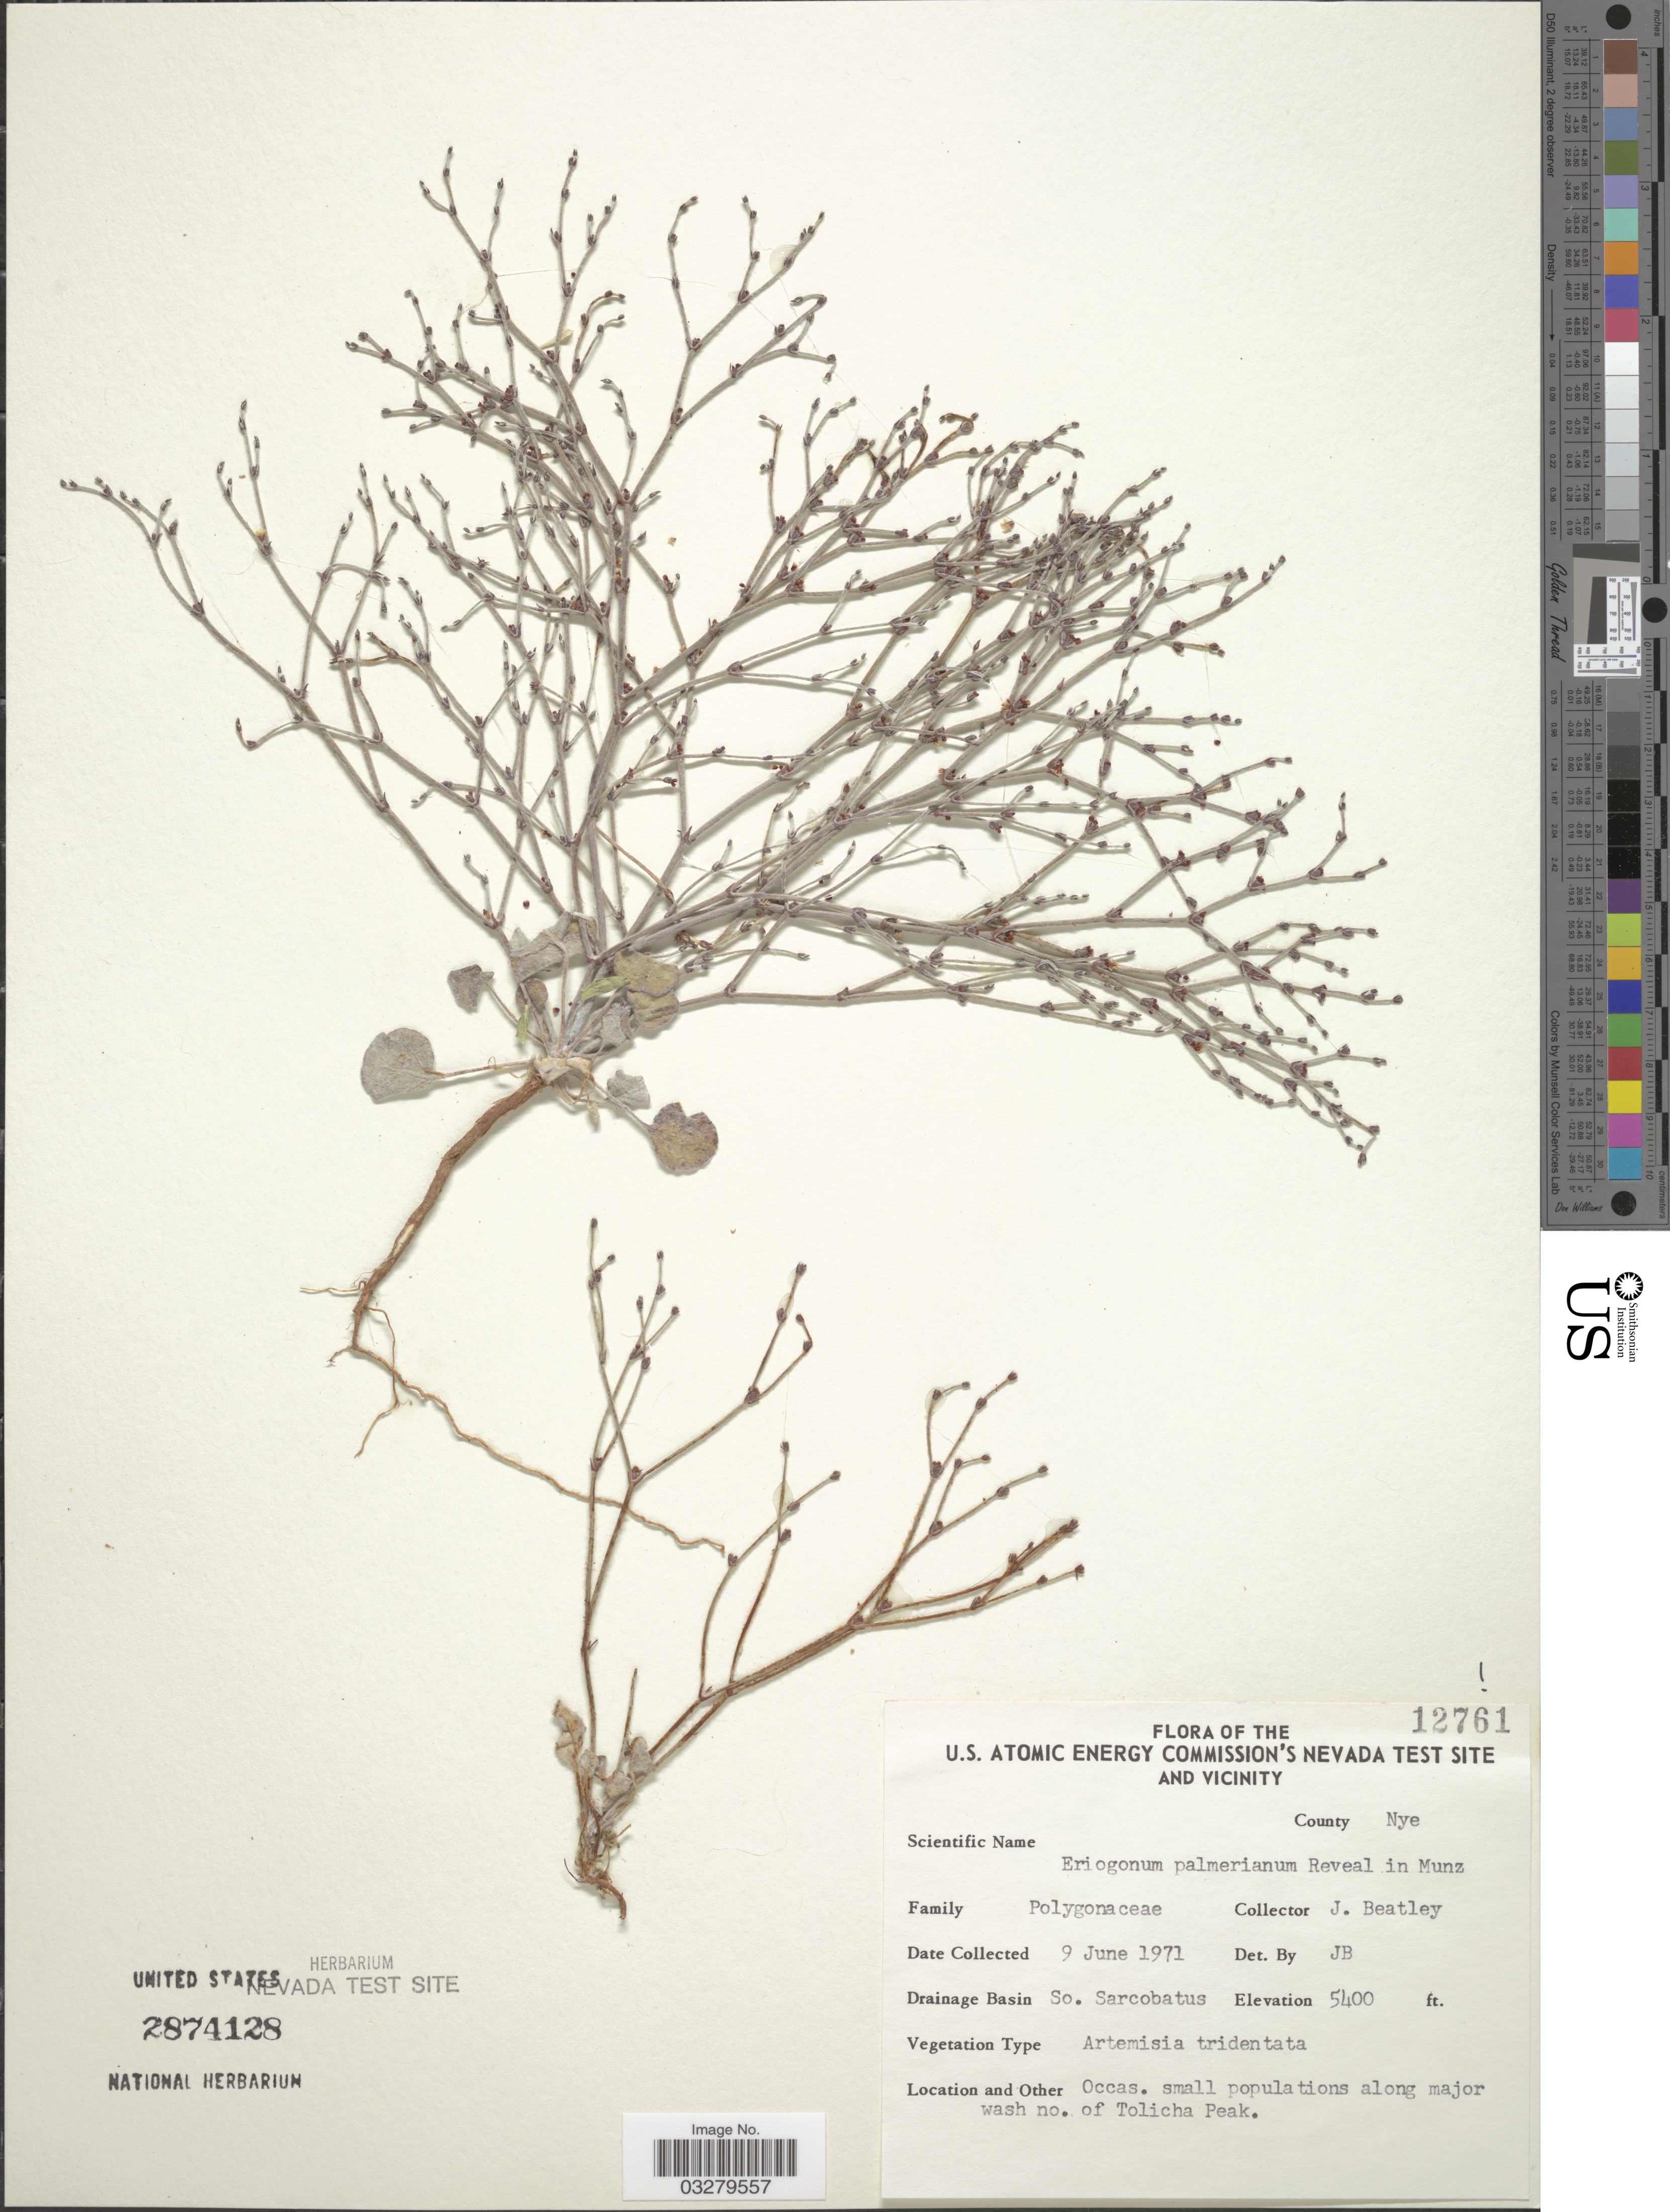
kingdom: Plantae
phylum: Tracheophyta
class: Magnoliopsida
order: Caryophyllales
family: Polygonaceae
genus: Eriogonum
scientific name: Eriogonum palmerianum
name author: Reveal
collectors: J. C. Beatley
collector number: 12761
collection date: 1971-06-09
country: United States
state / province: Nevada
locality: U.S. Atomic Energy Commission's Nevada Test Site and Vicinity. County Nye. Drainage Basin So. Sarcobatus. Occas. small populations along major wash no. of Tolicha Peak.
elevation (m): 1646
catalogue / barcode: US 2874128